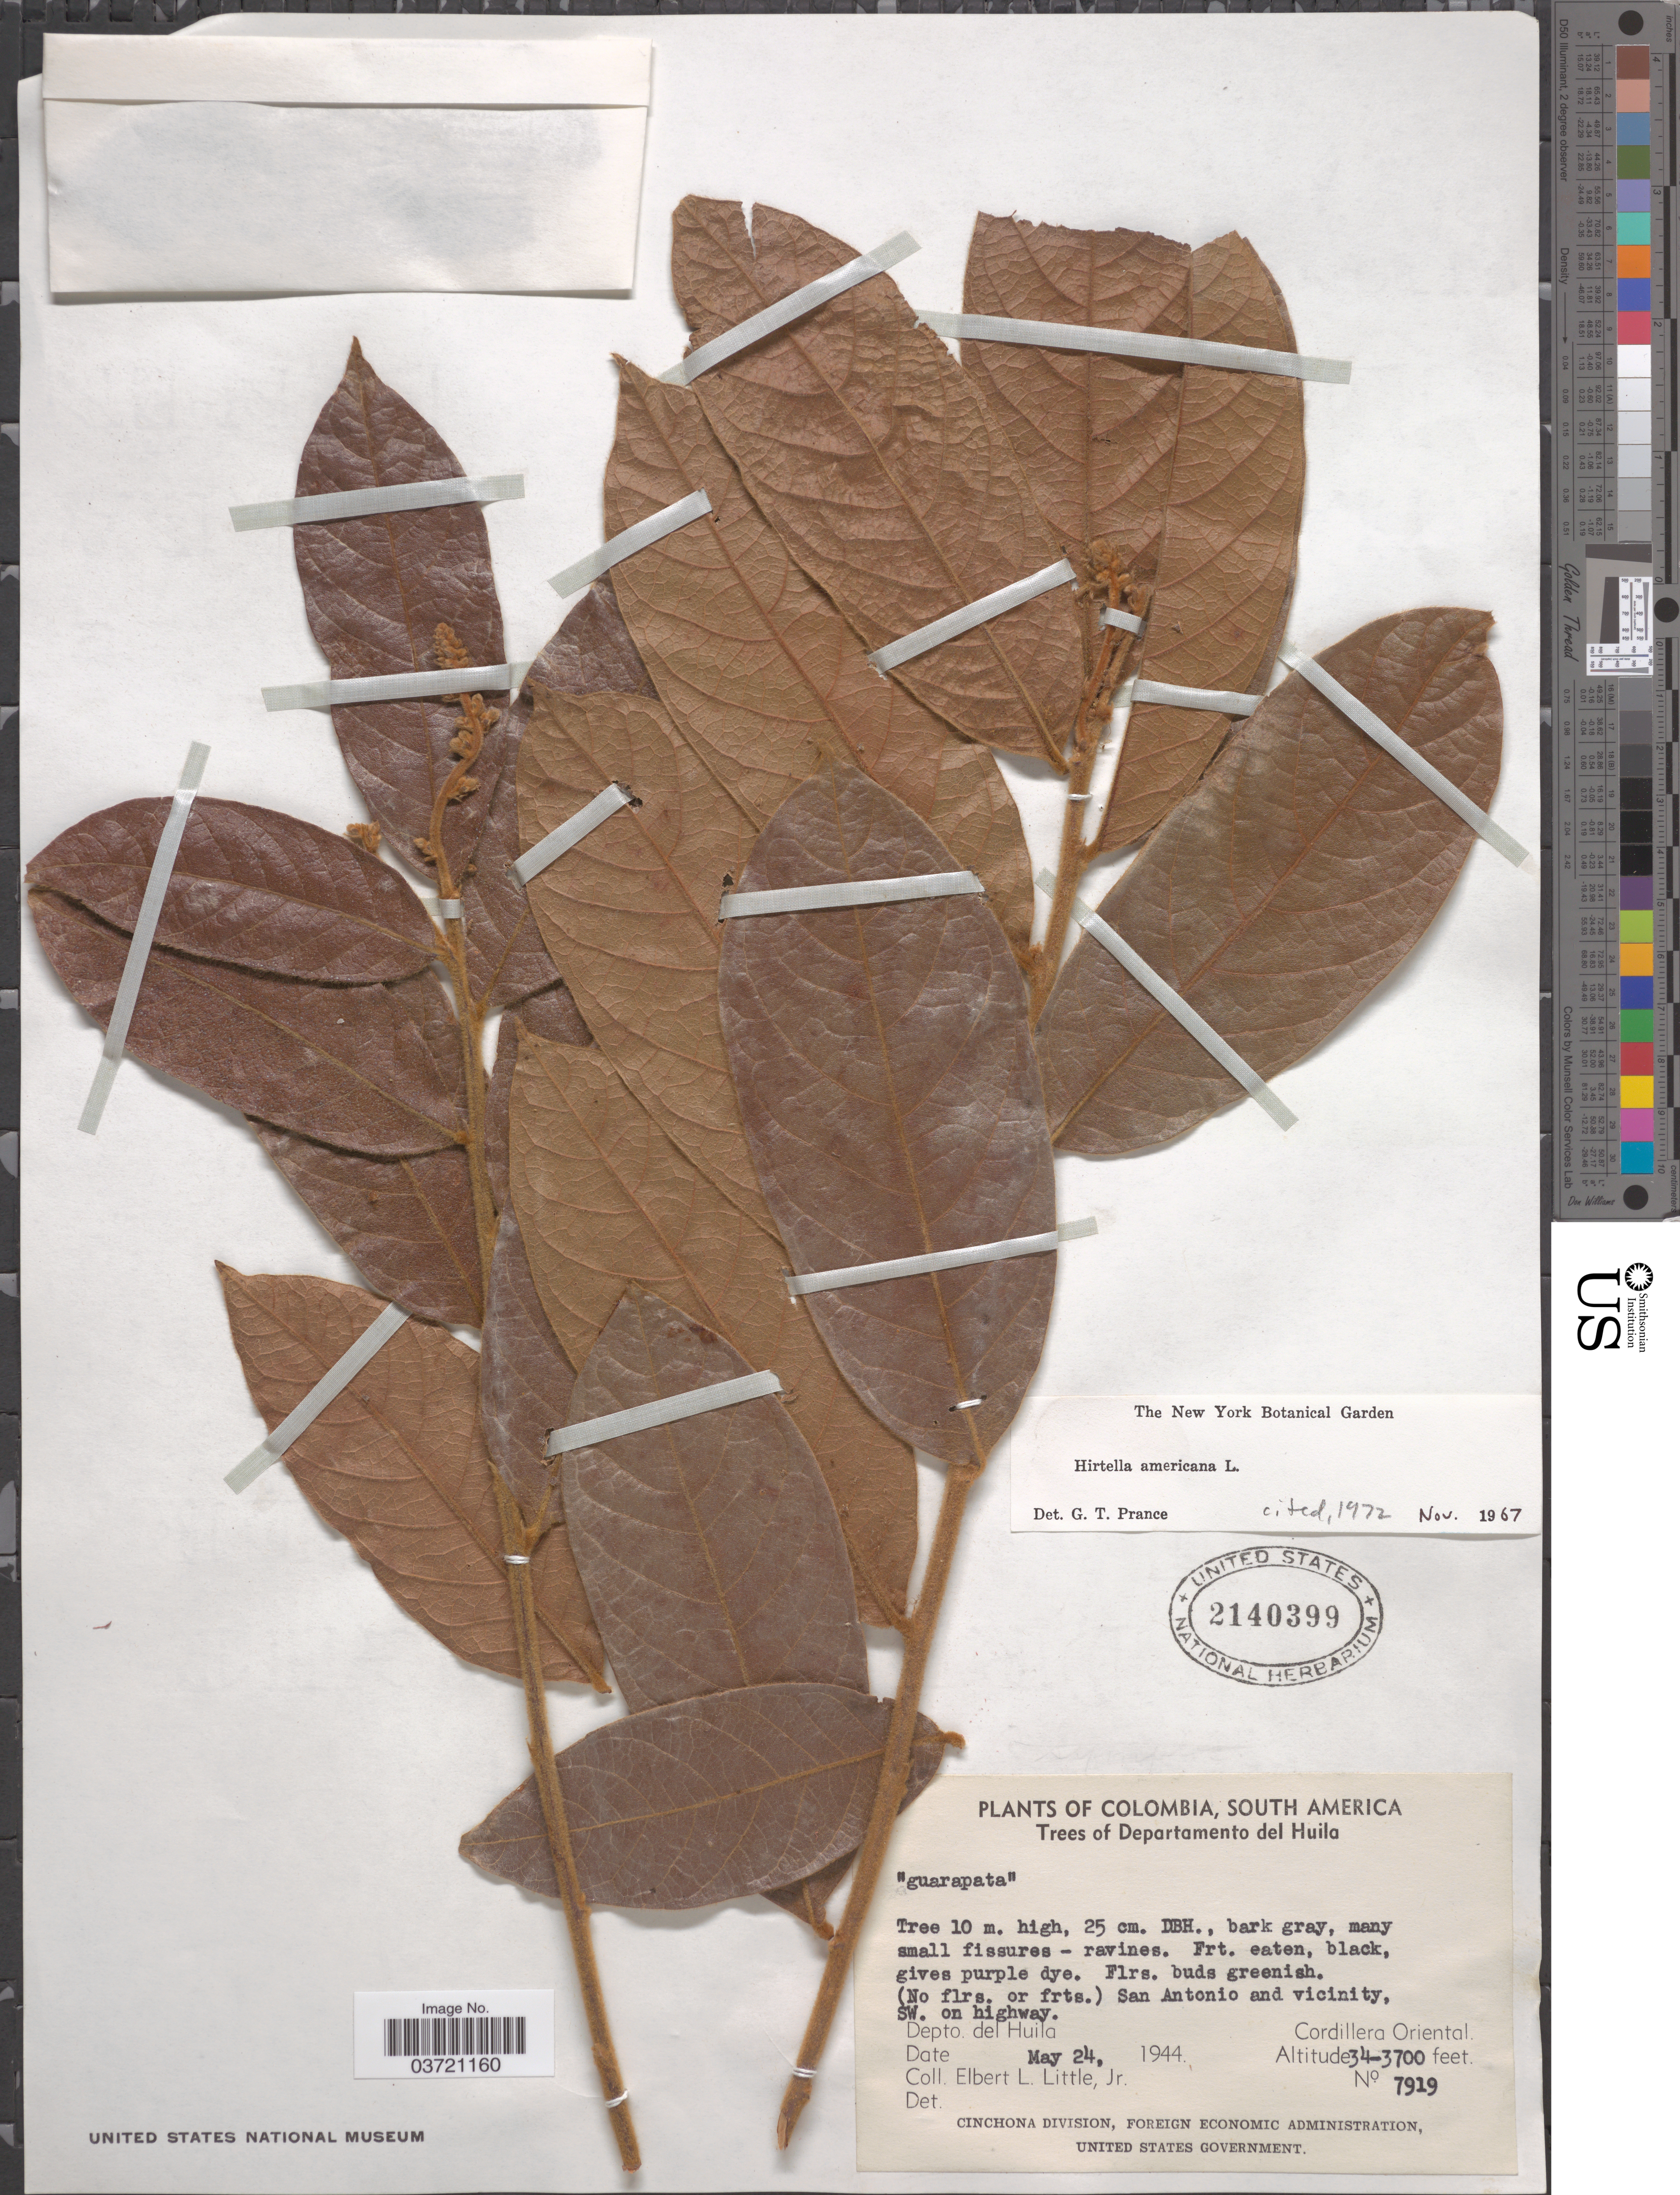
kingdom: Plantae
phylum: Tracheophyta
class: Magnoliopsida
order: Malpighiales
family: Chrysobalanaceae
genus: Hirtella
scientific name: Hirtella americana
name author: L.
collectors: E. L. Little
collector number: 7919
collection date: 1944-05-24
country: Colombia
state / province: Huila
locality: San Antonio and vicinity, SW. on highway. Depto. del Huila. Cordillera Oriental.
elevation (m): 1036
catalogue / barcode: US 2140399